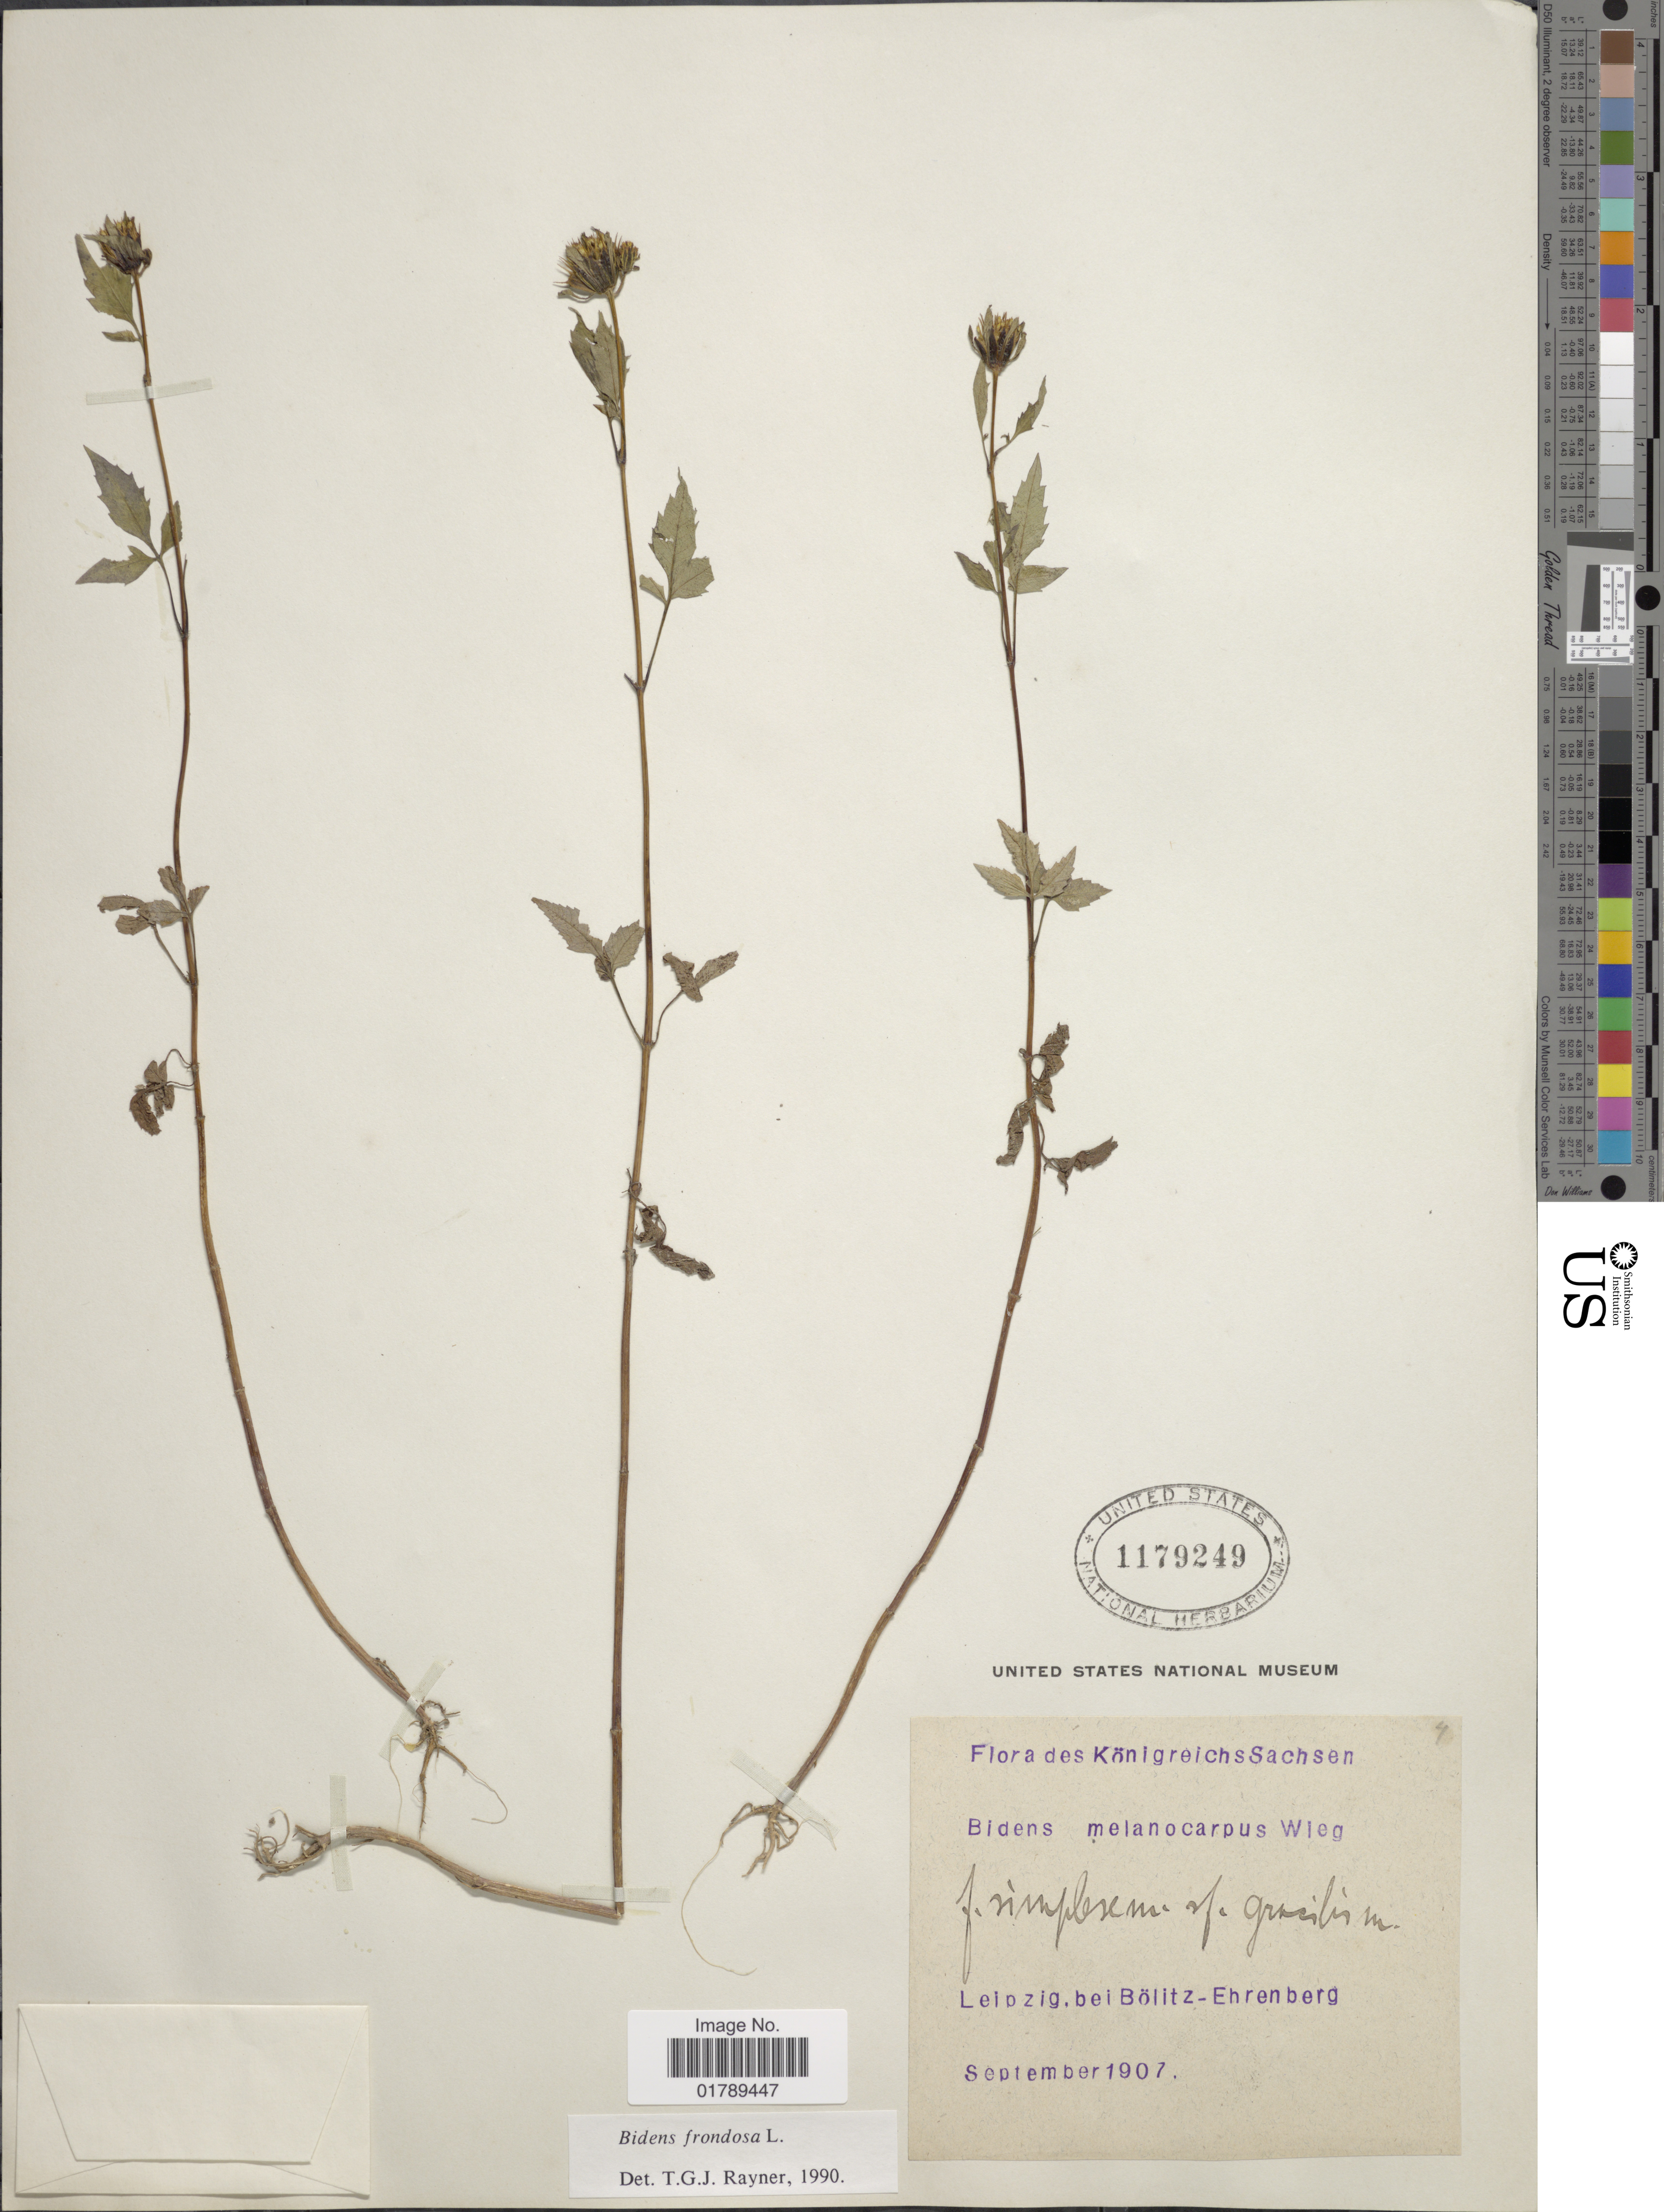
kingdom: Plantae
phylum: Tracheophyta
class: Magnoliopsida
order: Asterales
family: Asteraceae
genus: Bidens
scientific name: Bidens frondosa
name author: L.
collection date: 1907-09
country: Germany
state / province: Sachsen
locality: KonigreichsSachsen. Leipzig, bei Bolitz-Ehrenberg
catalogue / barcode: US 1179249